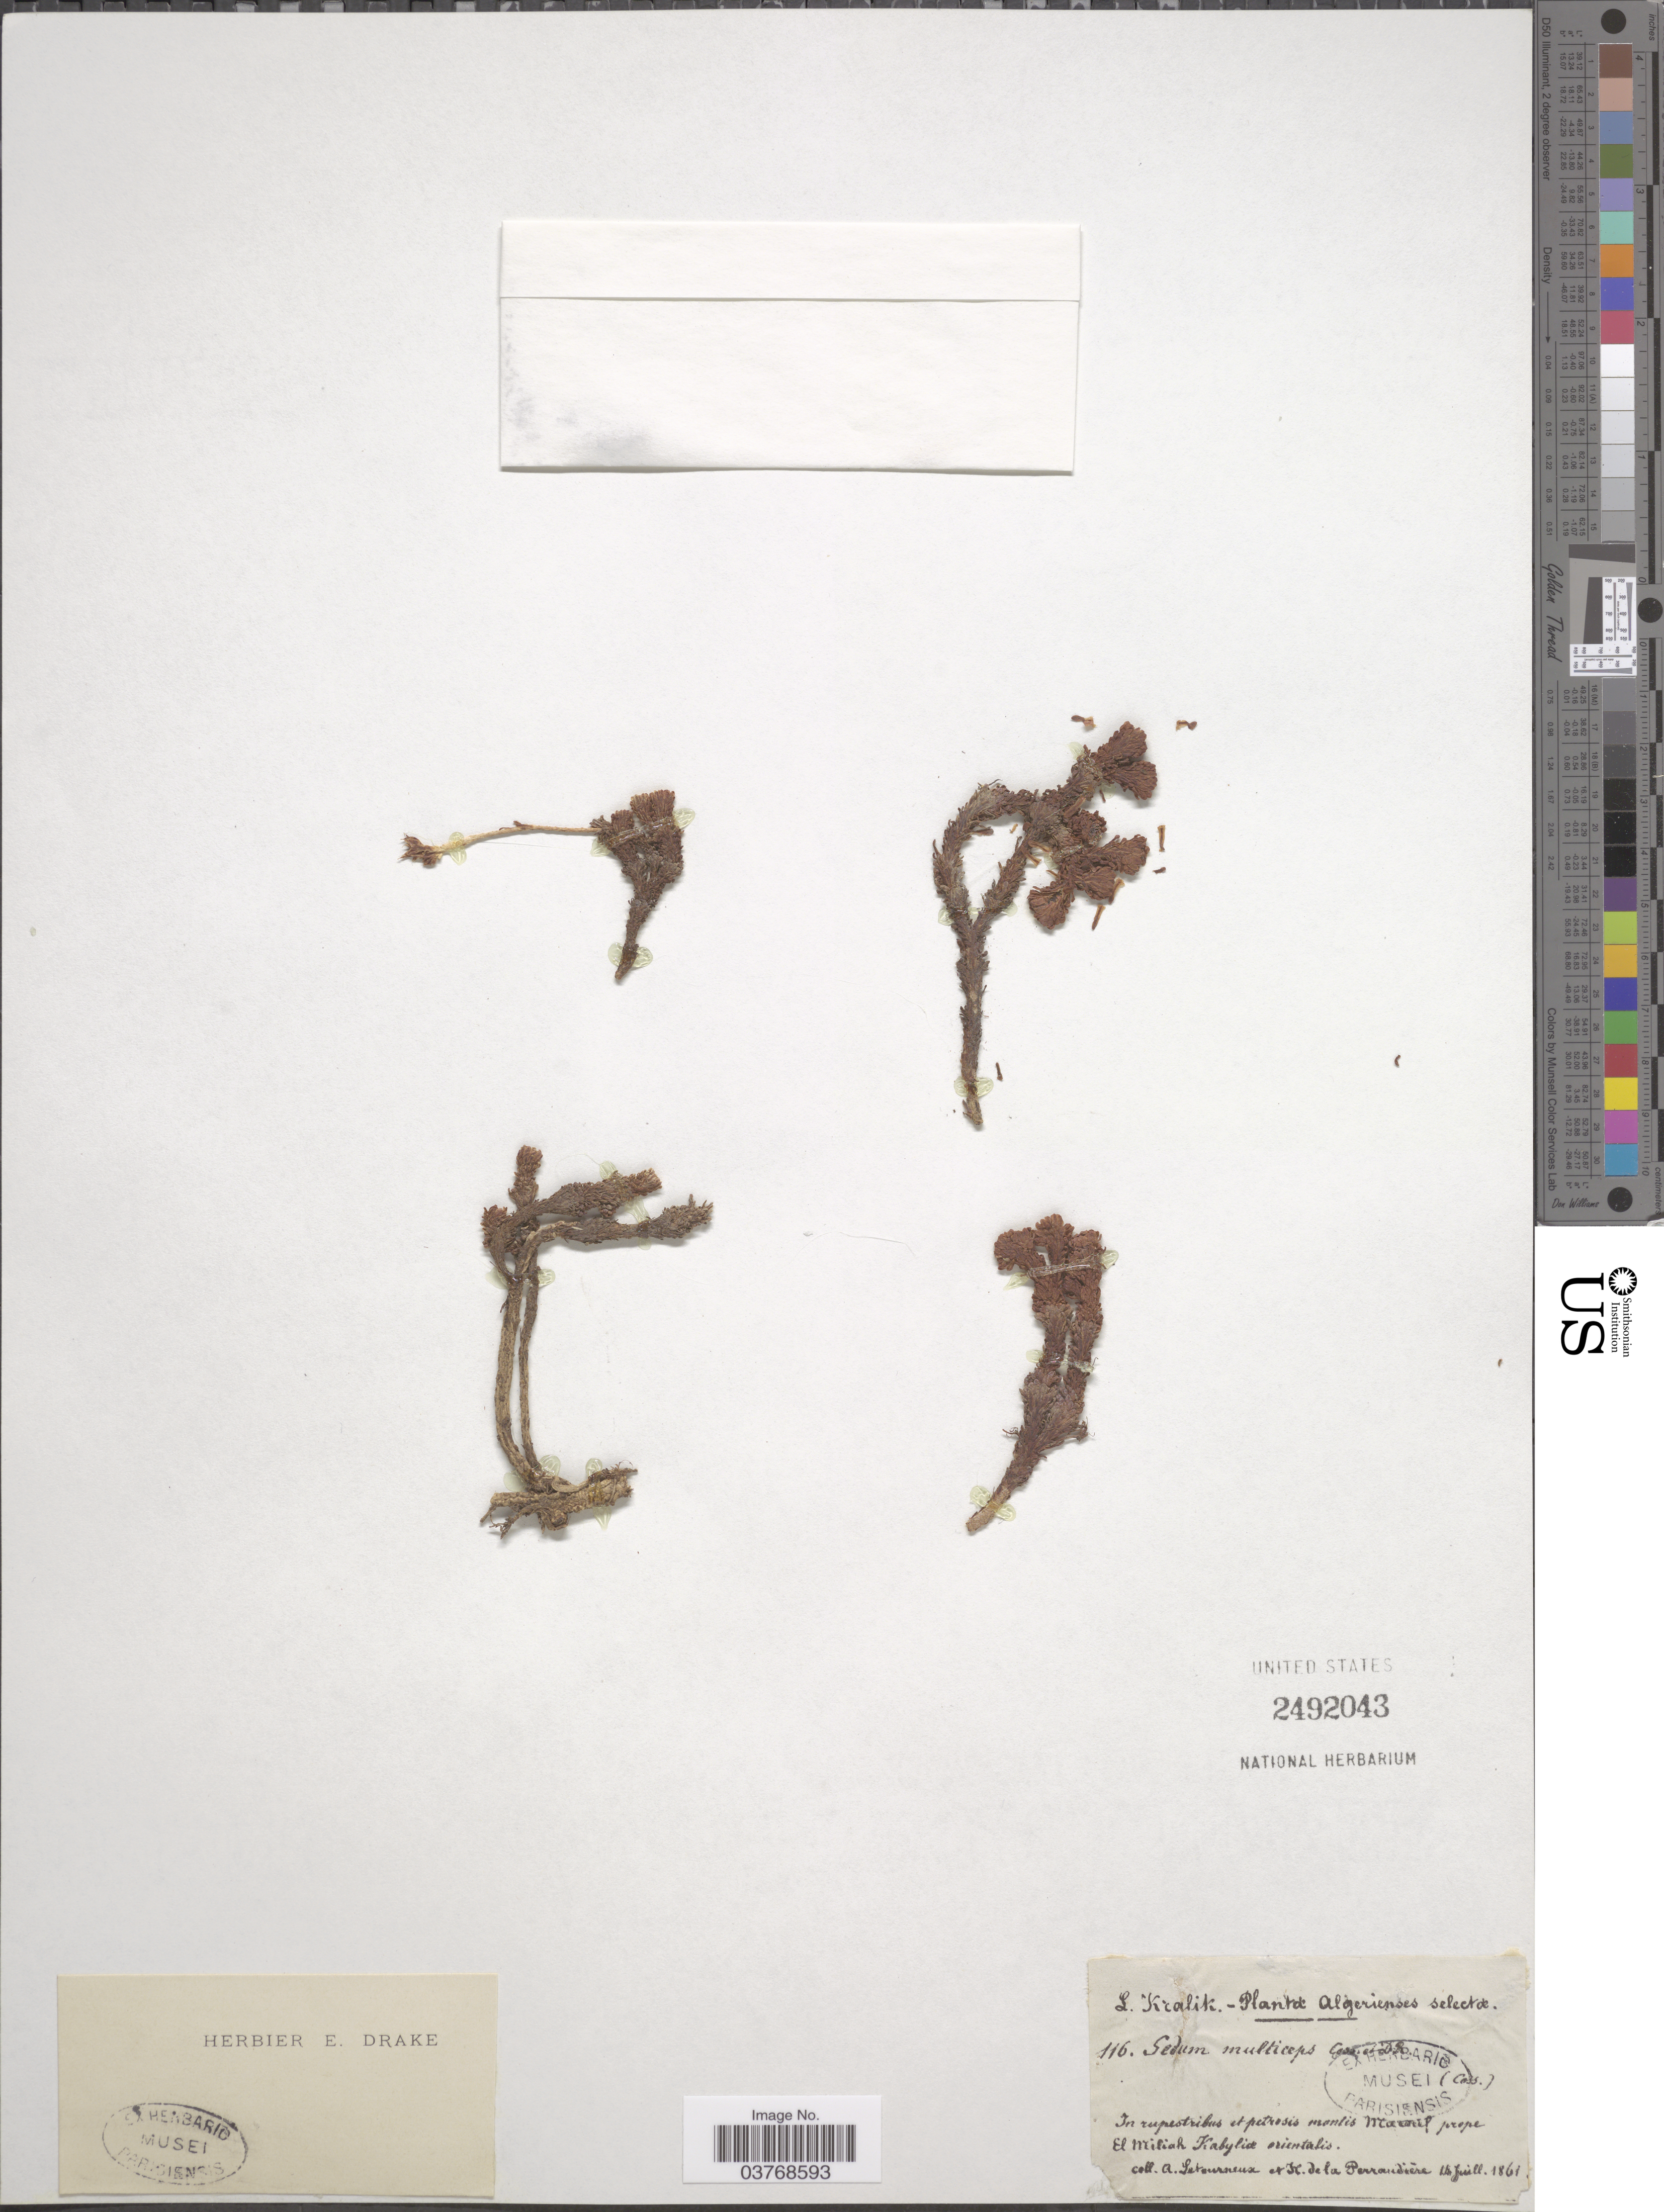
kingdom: Plantae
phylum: Tracheophyta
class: Magnoliopsida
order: Saxifragales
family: Crassulaceae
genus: Sedum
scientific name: Sedum multiceps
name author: Coss. & Durieu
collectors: A. Letourneux & H. de la Perraudière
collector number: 116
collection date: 1861-07-14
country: Algeria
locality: In rupestribus et petrosis montis Massif prope El Miliah Kabyliæ orientalis.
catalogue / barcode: US 2492043